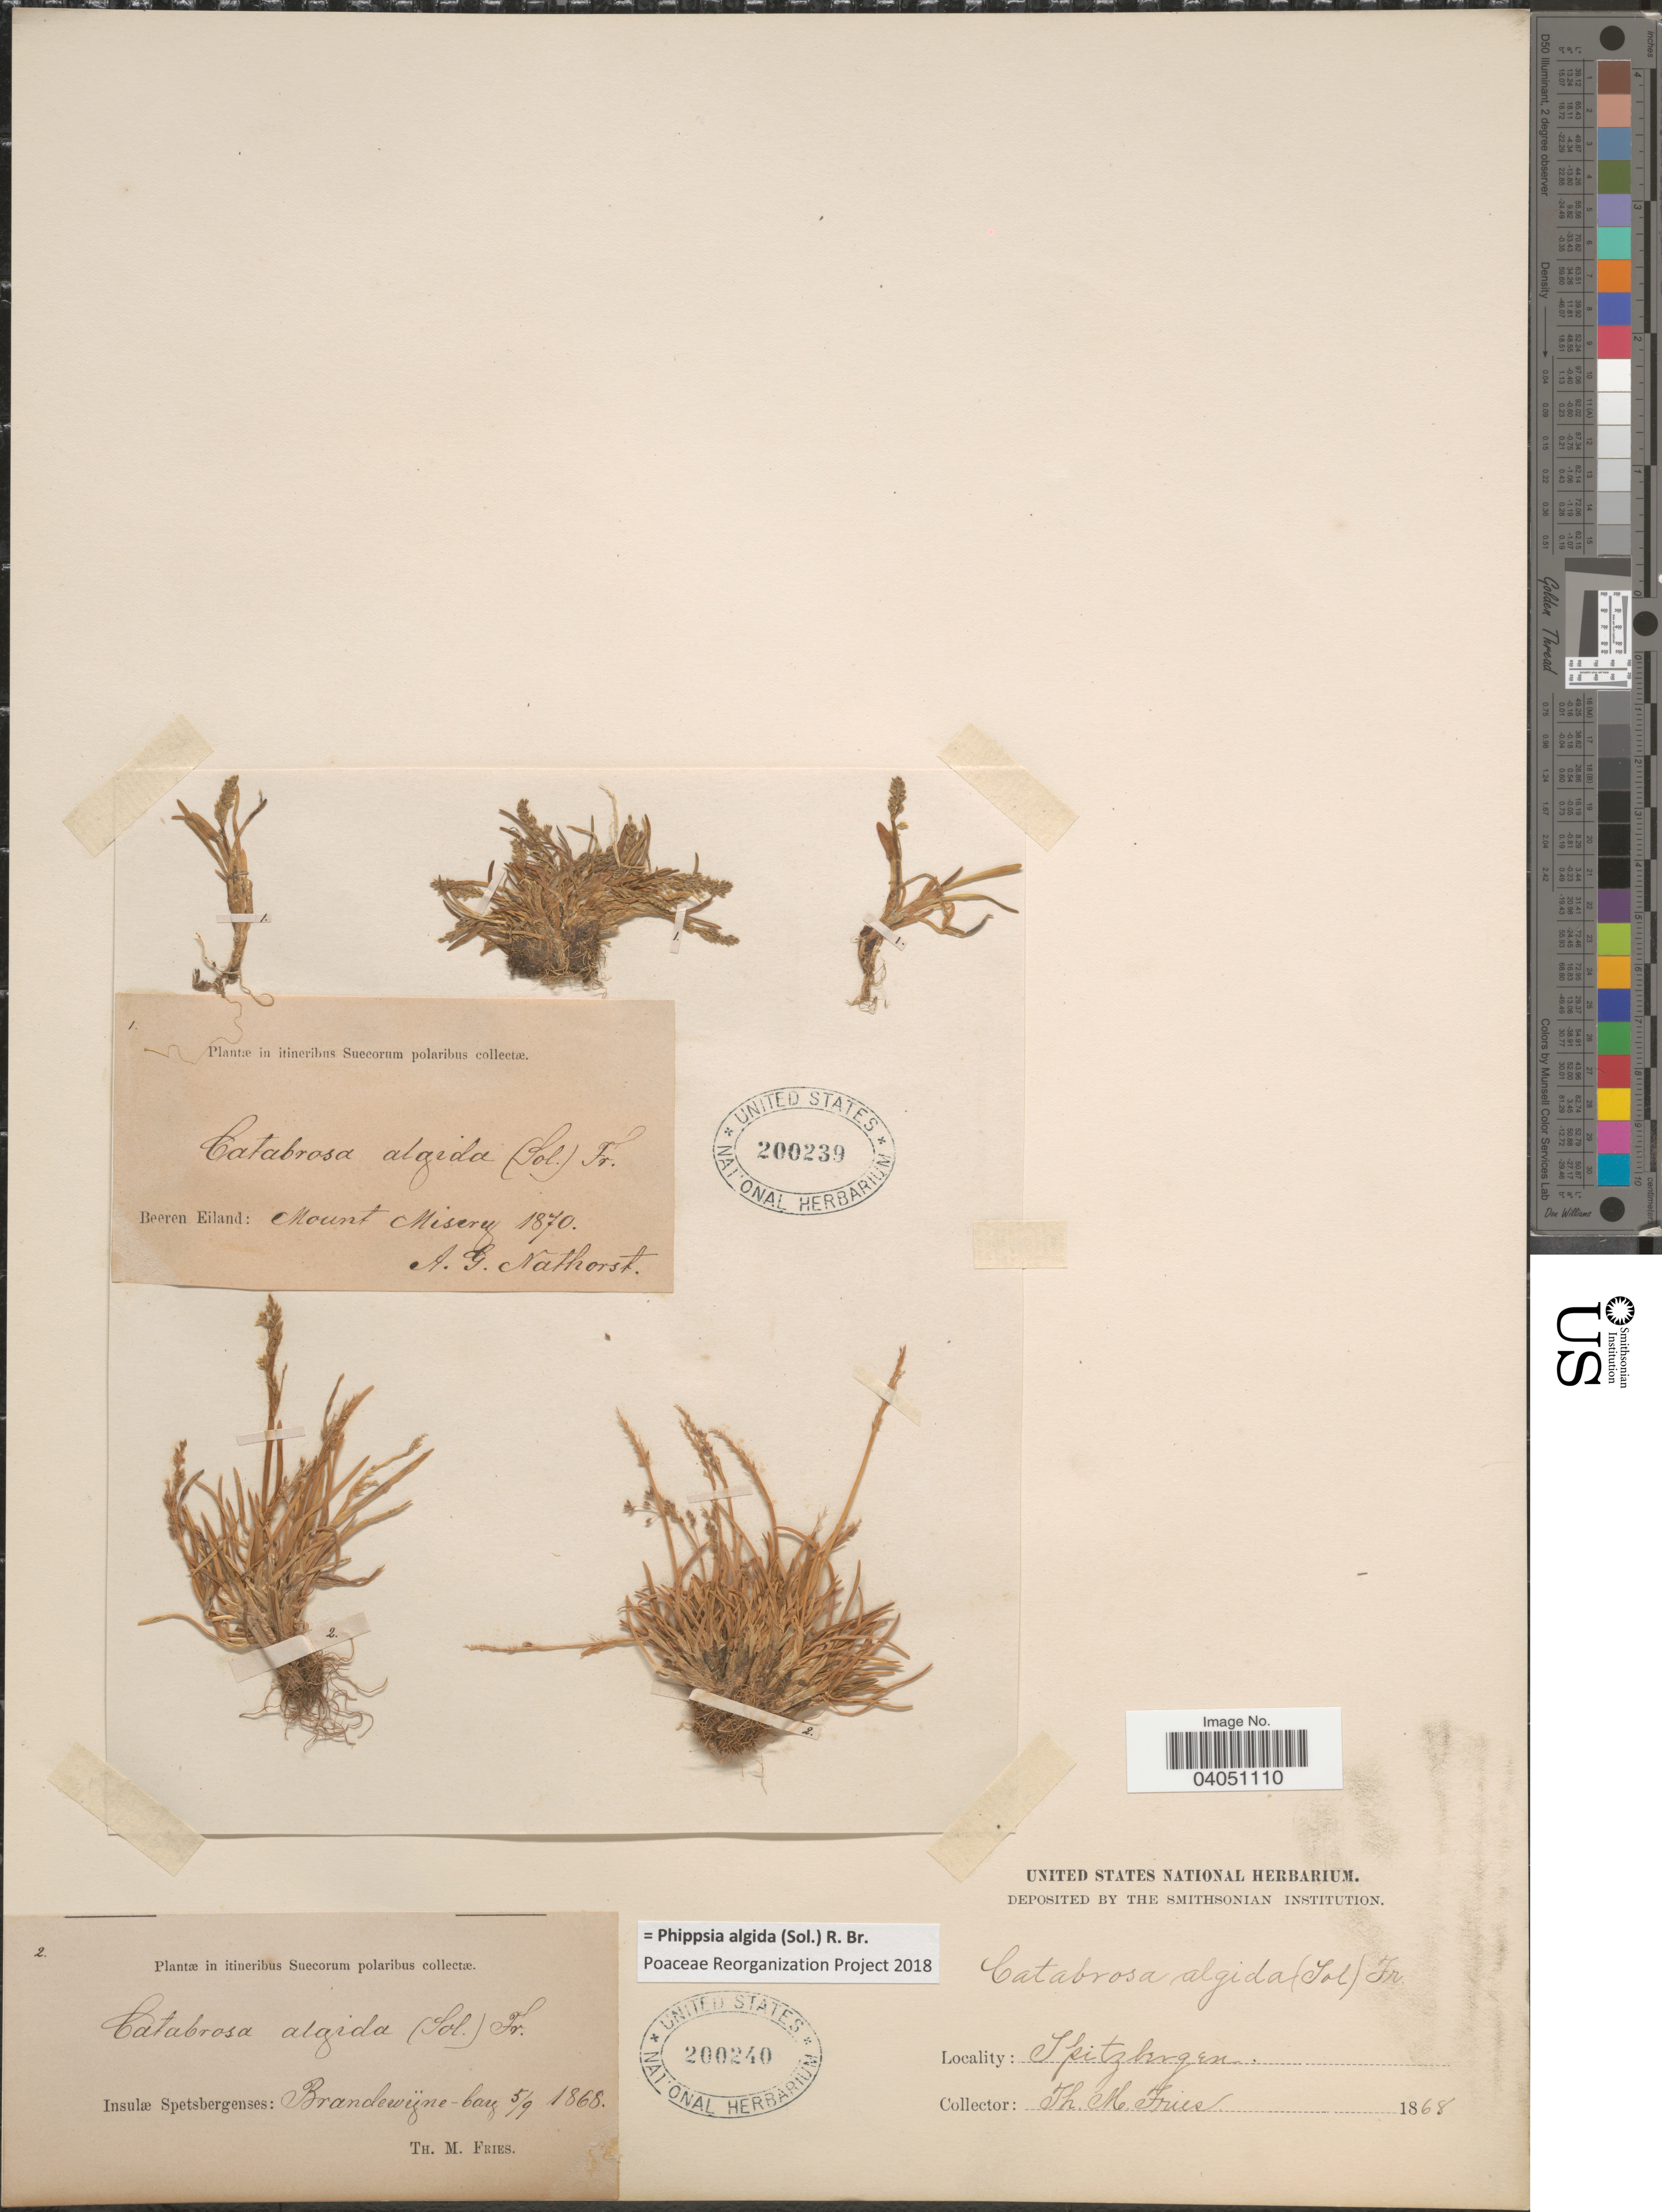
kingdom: Plantae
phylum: Tracheophyta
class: Liliopsida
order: Poales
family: Poaceae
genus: Phippsia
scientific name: Phippsia algida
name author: (Sol.) R. Br.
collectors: T. Fries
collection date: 1868-09-05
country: Norway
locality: In itineribus Suecorum polaribus. Insulæ Spetsbergenses: Brandewijne-bay. Spitzbergen.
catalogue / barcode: US 200240